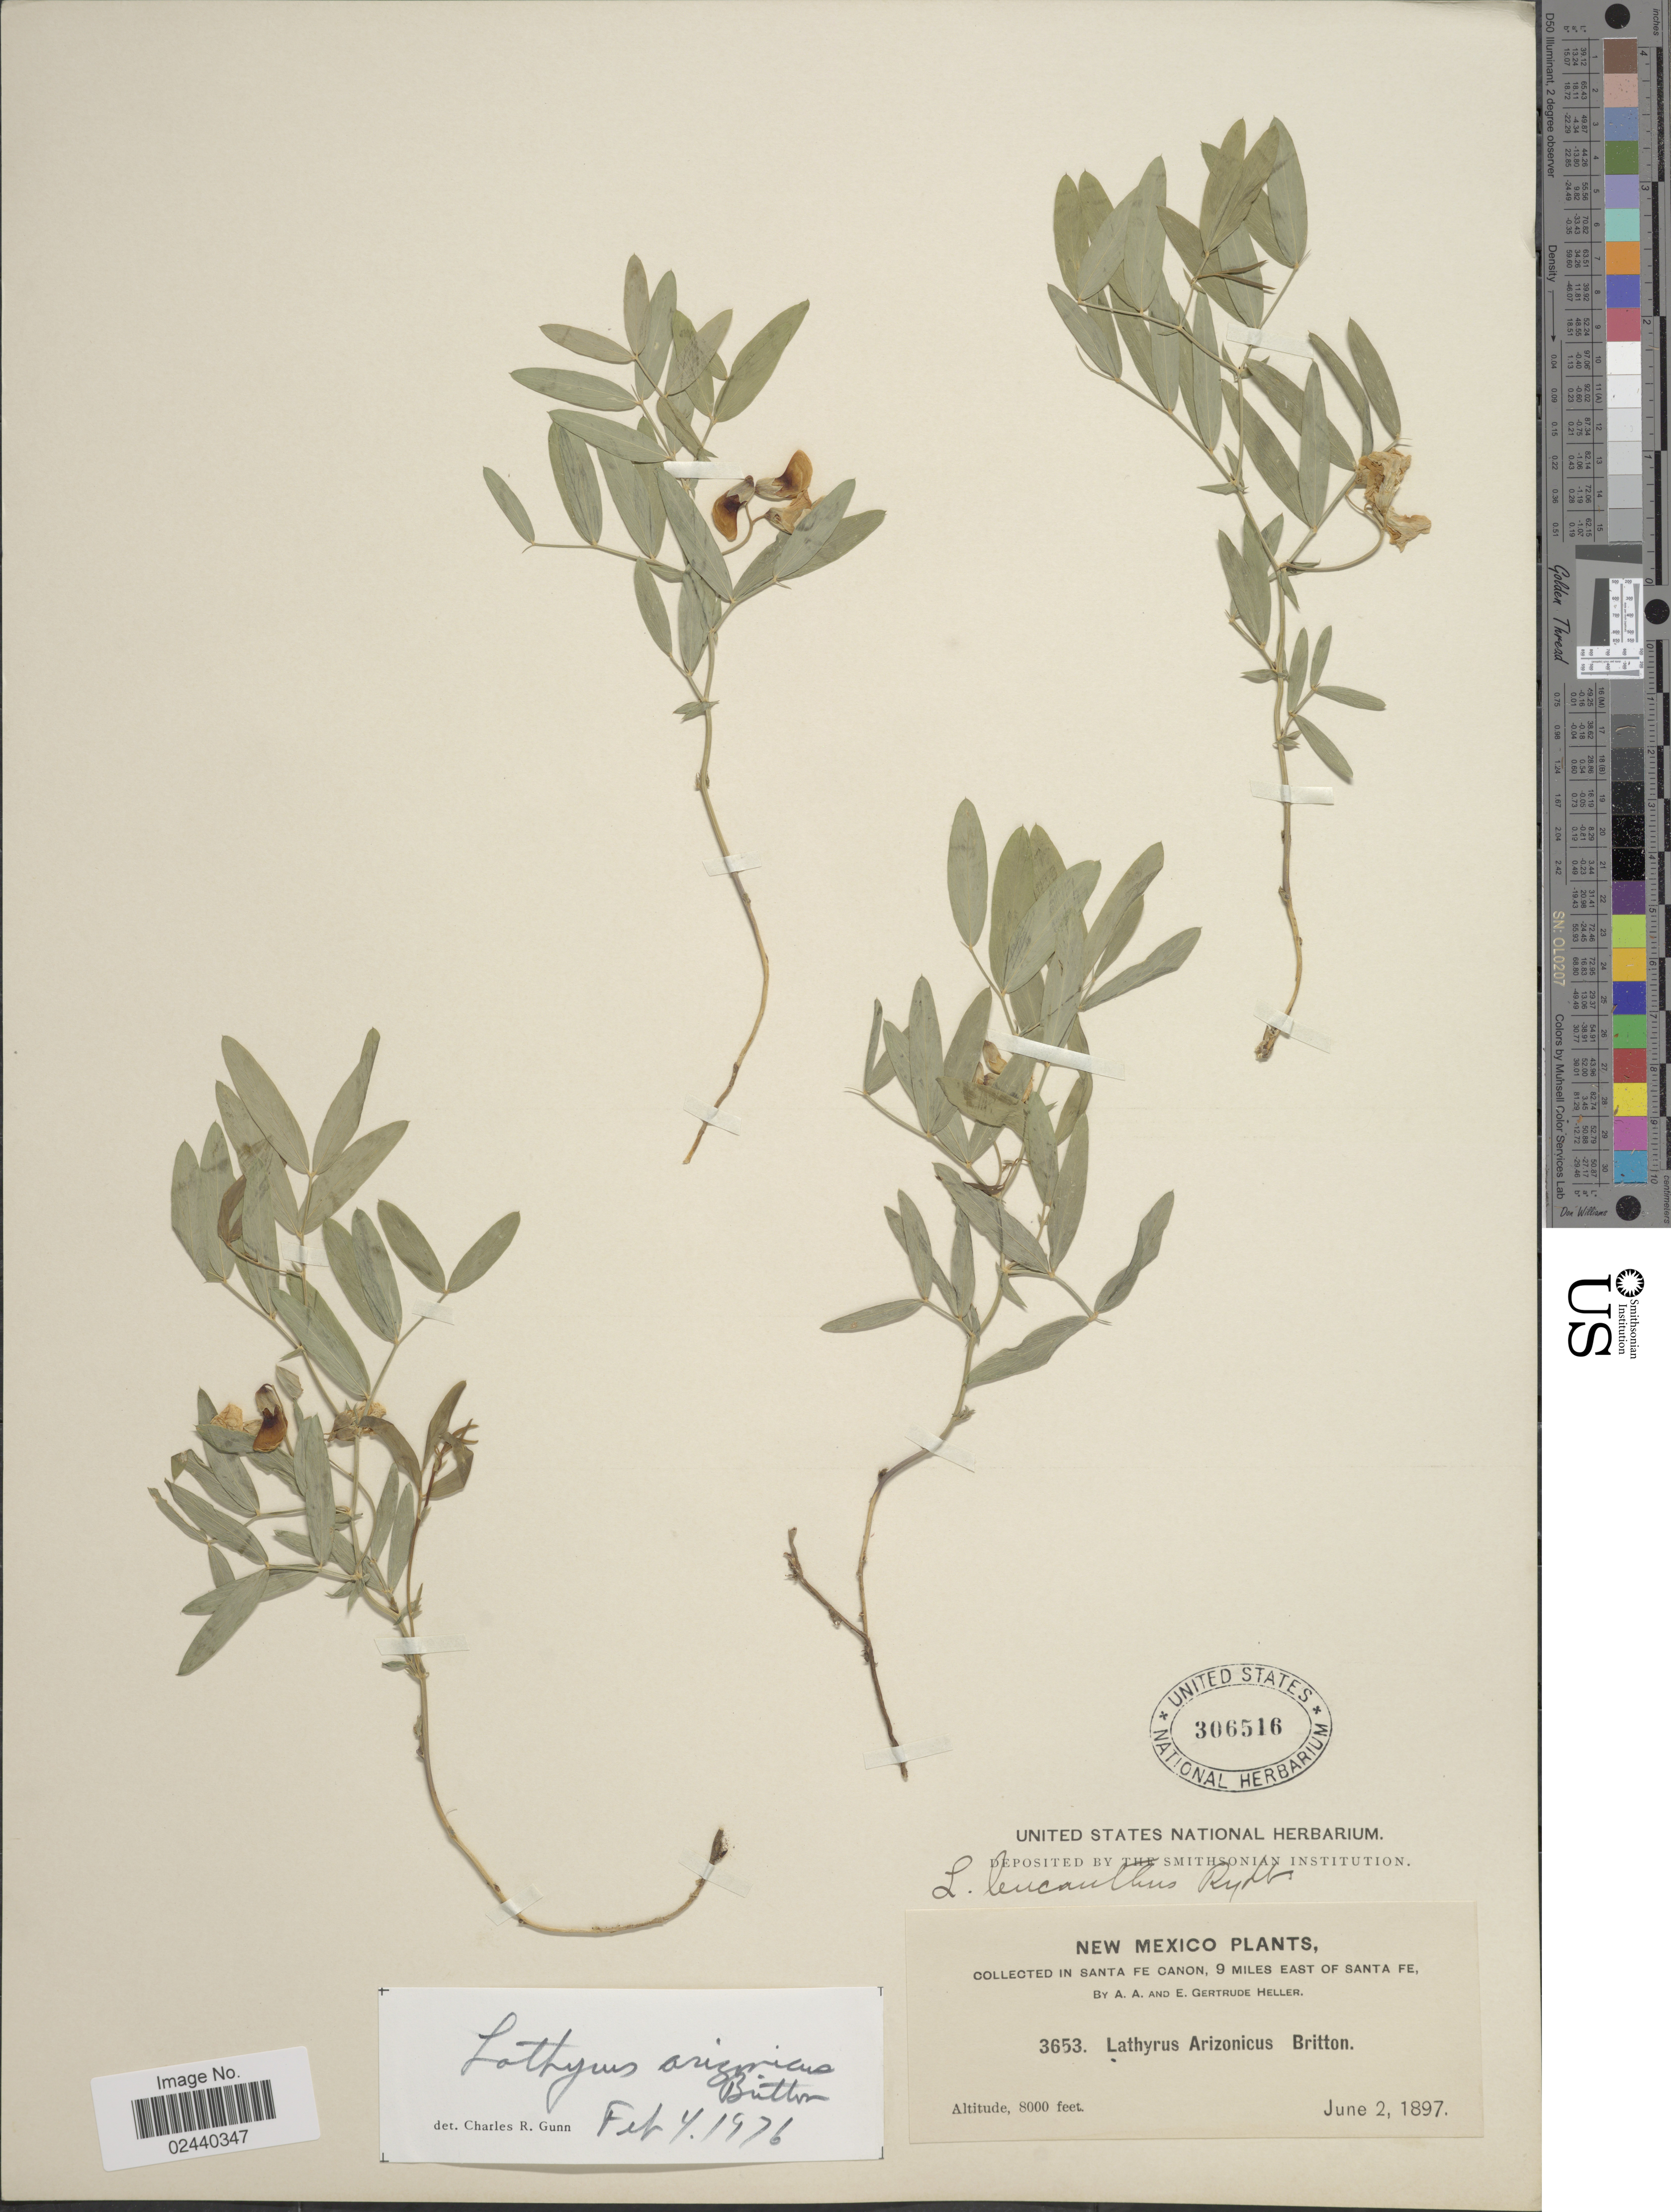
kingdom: Plantae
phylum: Tracheophyta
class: Magnoliopsida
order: Fabales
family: Fabaceae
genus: Lathyrus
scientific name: Lathyrus arizonicus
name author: Britton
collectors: A. A. Heller & E. Gertrude Heller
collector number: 3653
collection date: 1897-06-02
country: United States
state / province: New Mexico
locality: In Santa Fe Canon, 9 miles east of Santa Fe.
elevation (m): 2438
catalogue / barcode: US 306516